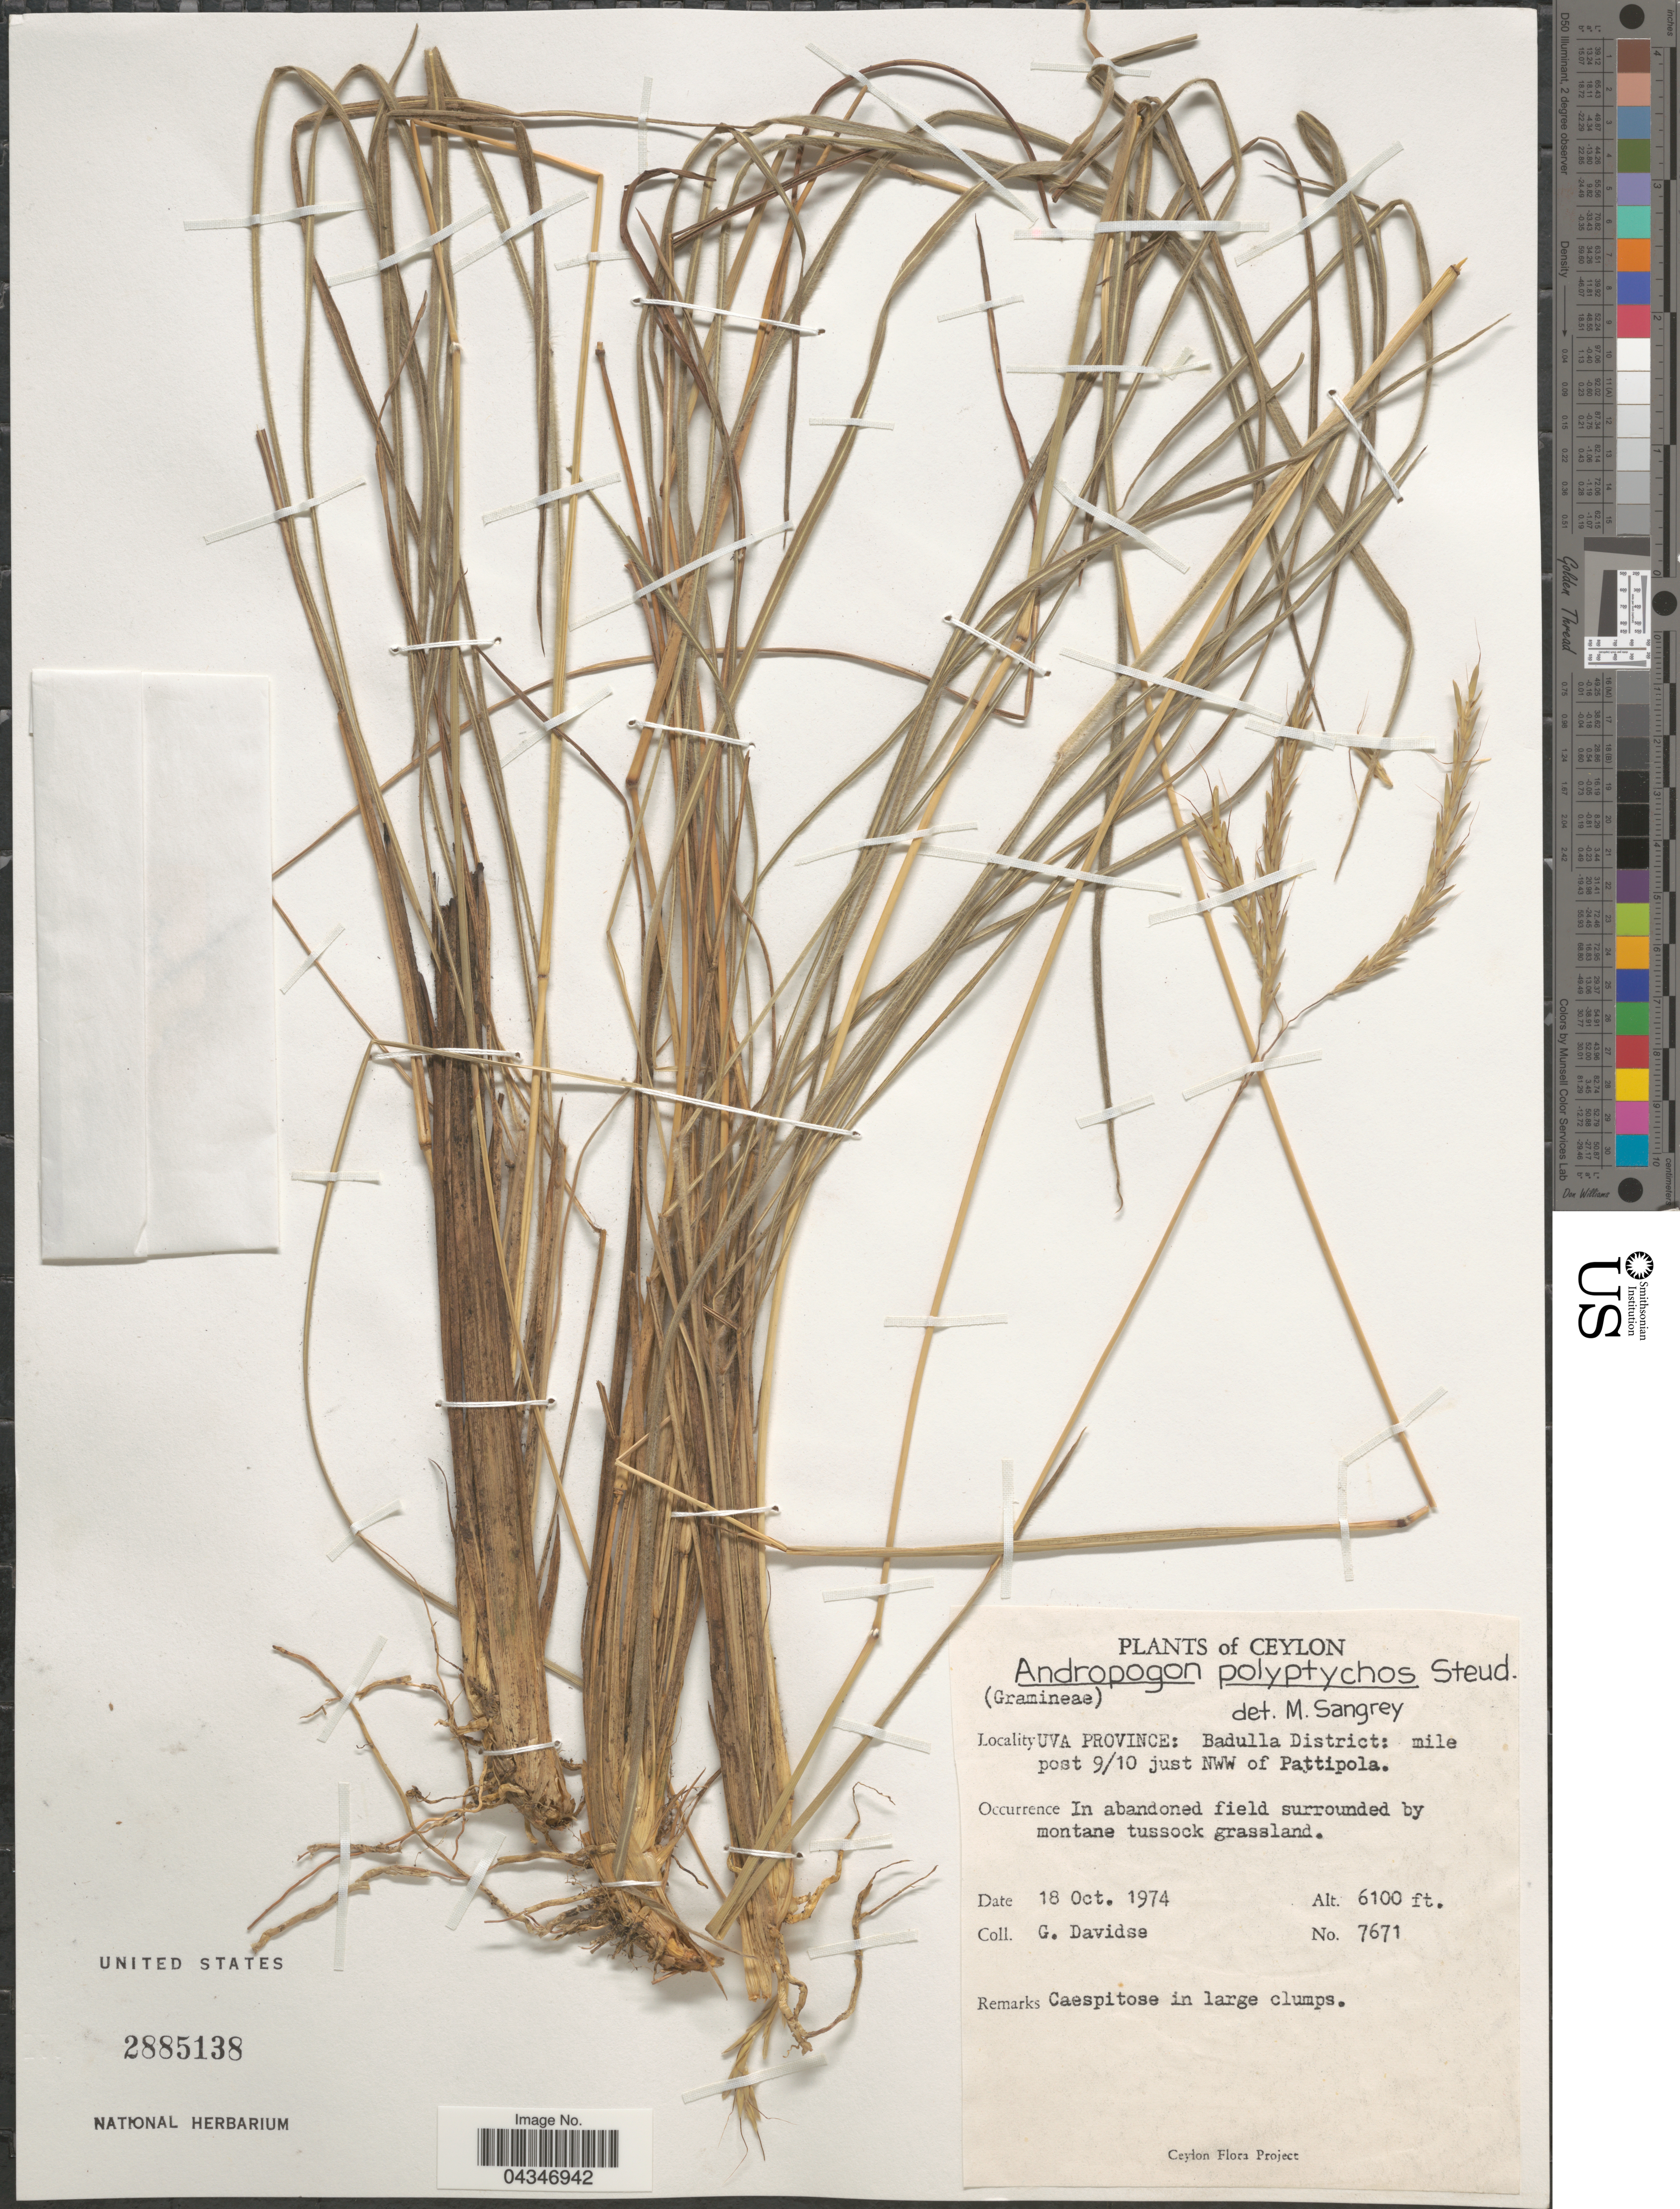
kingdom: Plantae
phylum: Tracheophyta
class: Liliopsida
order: Poales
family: Poaceae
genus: Andropogon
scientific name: Andropogon polyptychos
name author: Steud.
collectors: G. Davidse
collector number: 7671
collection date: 1974-10-18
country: Sri Lanka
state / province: Uva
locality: Ceylon. Badulla District: mile post 9/10 just NWW of Pattipola. In abandoned field surrounded by montane tussock grassland.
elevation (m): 1859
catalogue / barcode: US 2885138